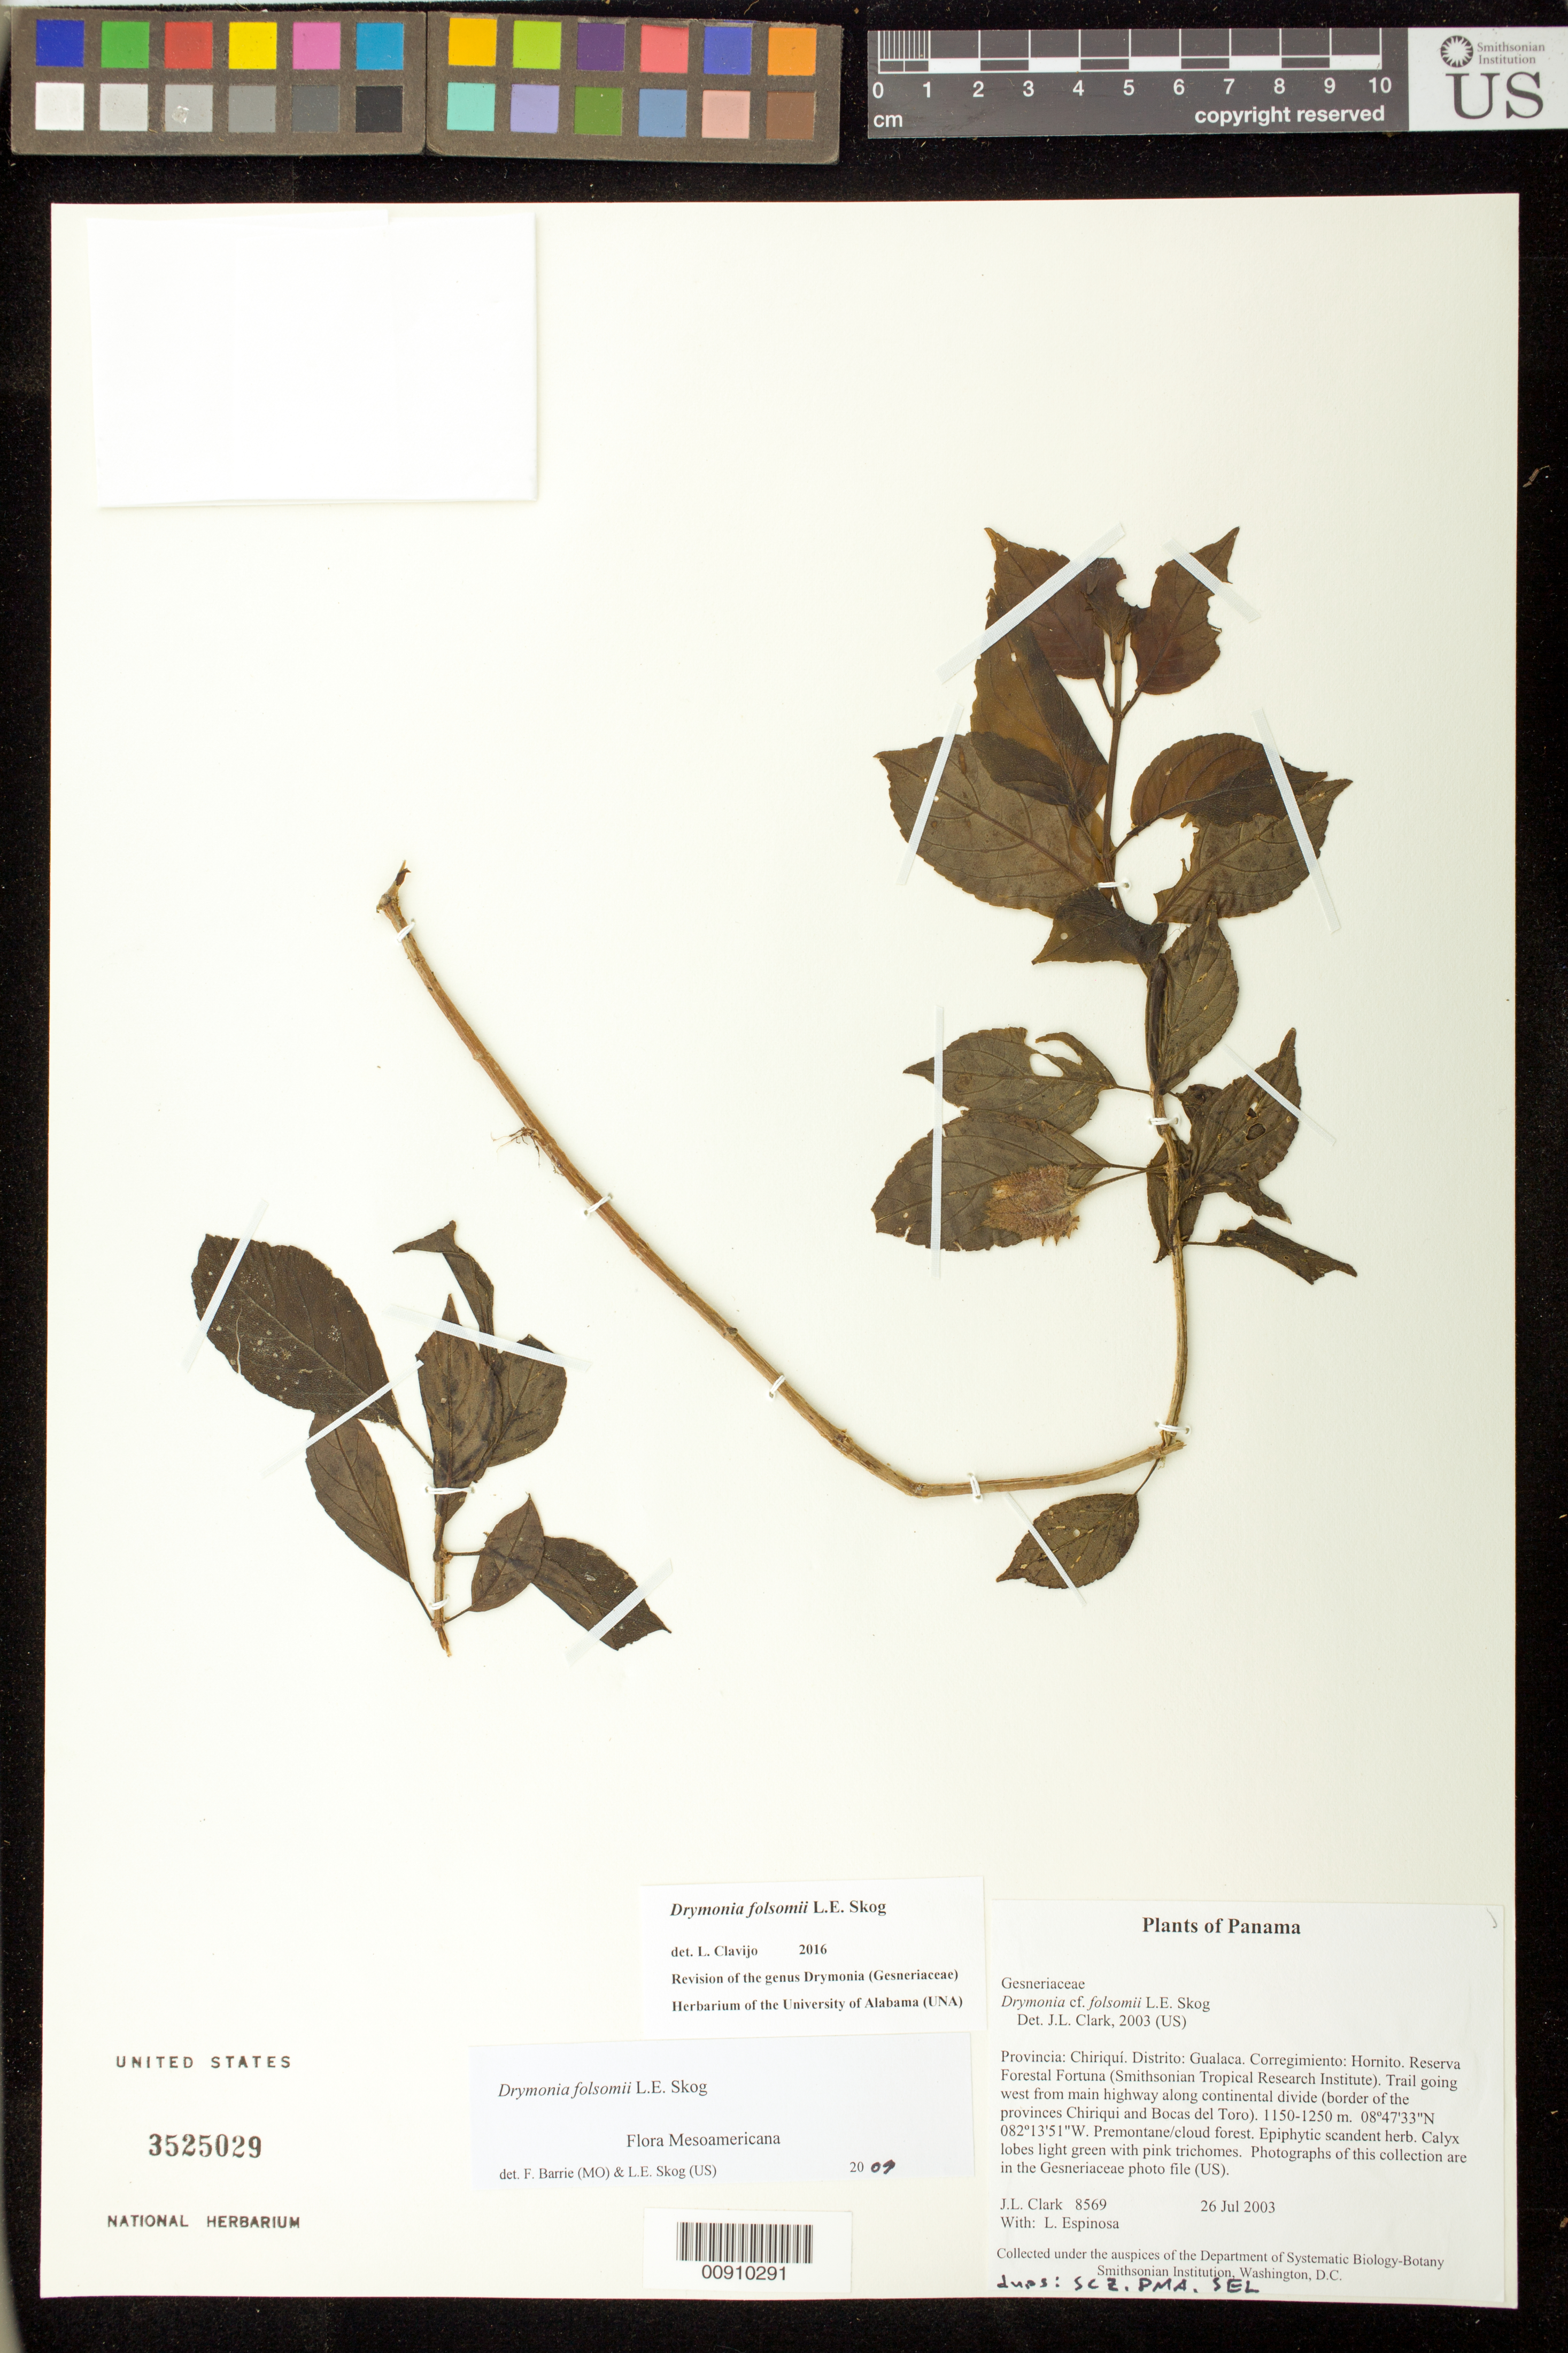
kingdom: Plantae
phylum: Tracheophyta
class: Magnoliopsida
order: Lamiales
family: Gesneriaceae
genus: Drymonia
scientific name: Drymonia folsomii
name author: L.E. Skog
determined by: Clark, J. L., (SEL), The Marie Selby Botanical Garden (UNITED STATES)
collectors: J. L. Clark & L. Espinosa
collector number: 8569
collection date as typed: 26 Jul 2003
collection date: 2003-07-26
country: Panama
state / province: Chiriquí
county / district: Gualaca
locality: Gualaca. Corregimiento: Hornito. Reserva Forestal Fortuna (Smithsonian Tropical Research Institute). Trail going west from main highway along continental divide (border of the provinces Chiriqui and Bocas del Toro).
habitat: Premontane/cloud forest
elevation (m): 1150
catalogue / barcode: US 3525029